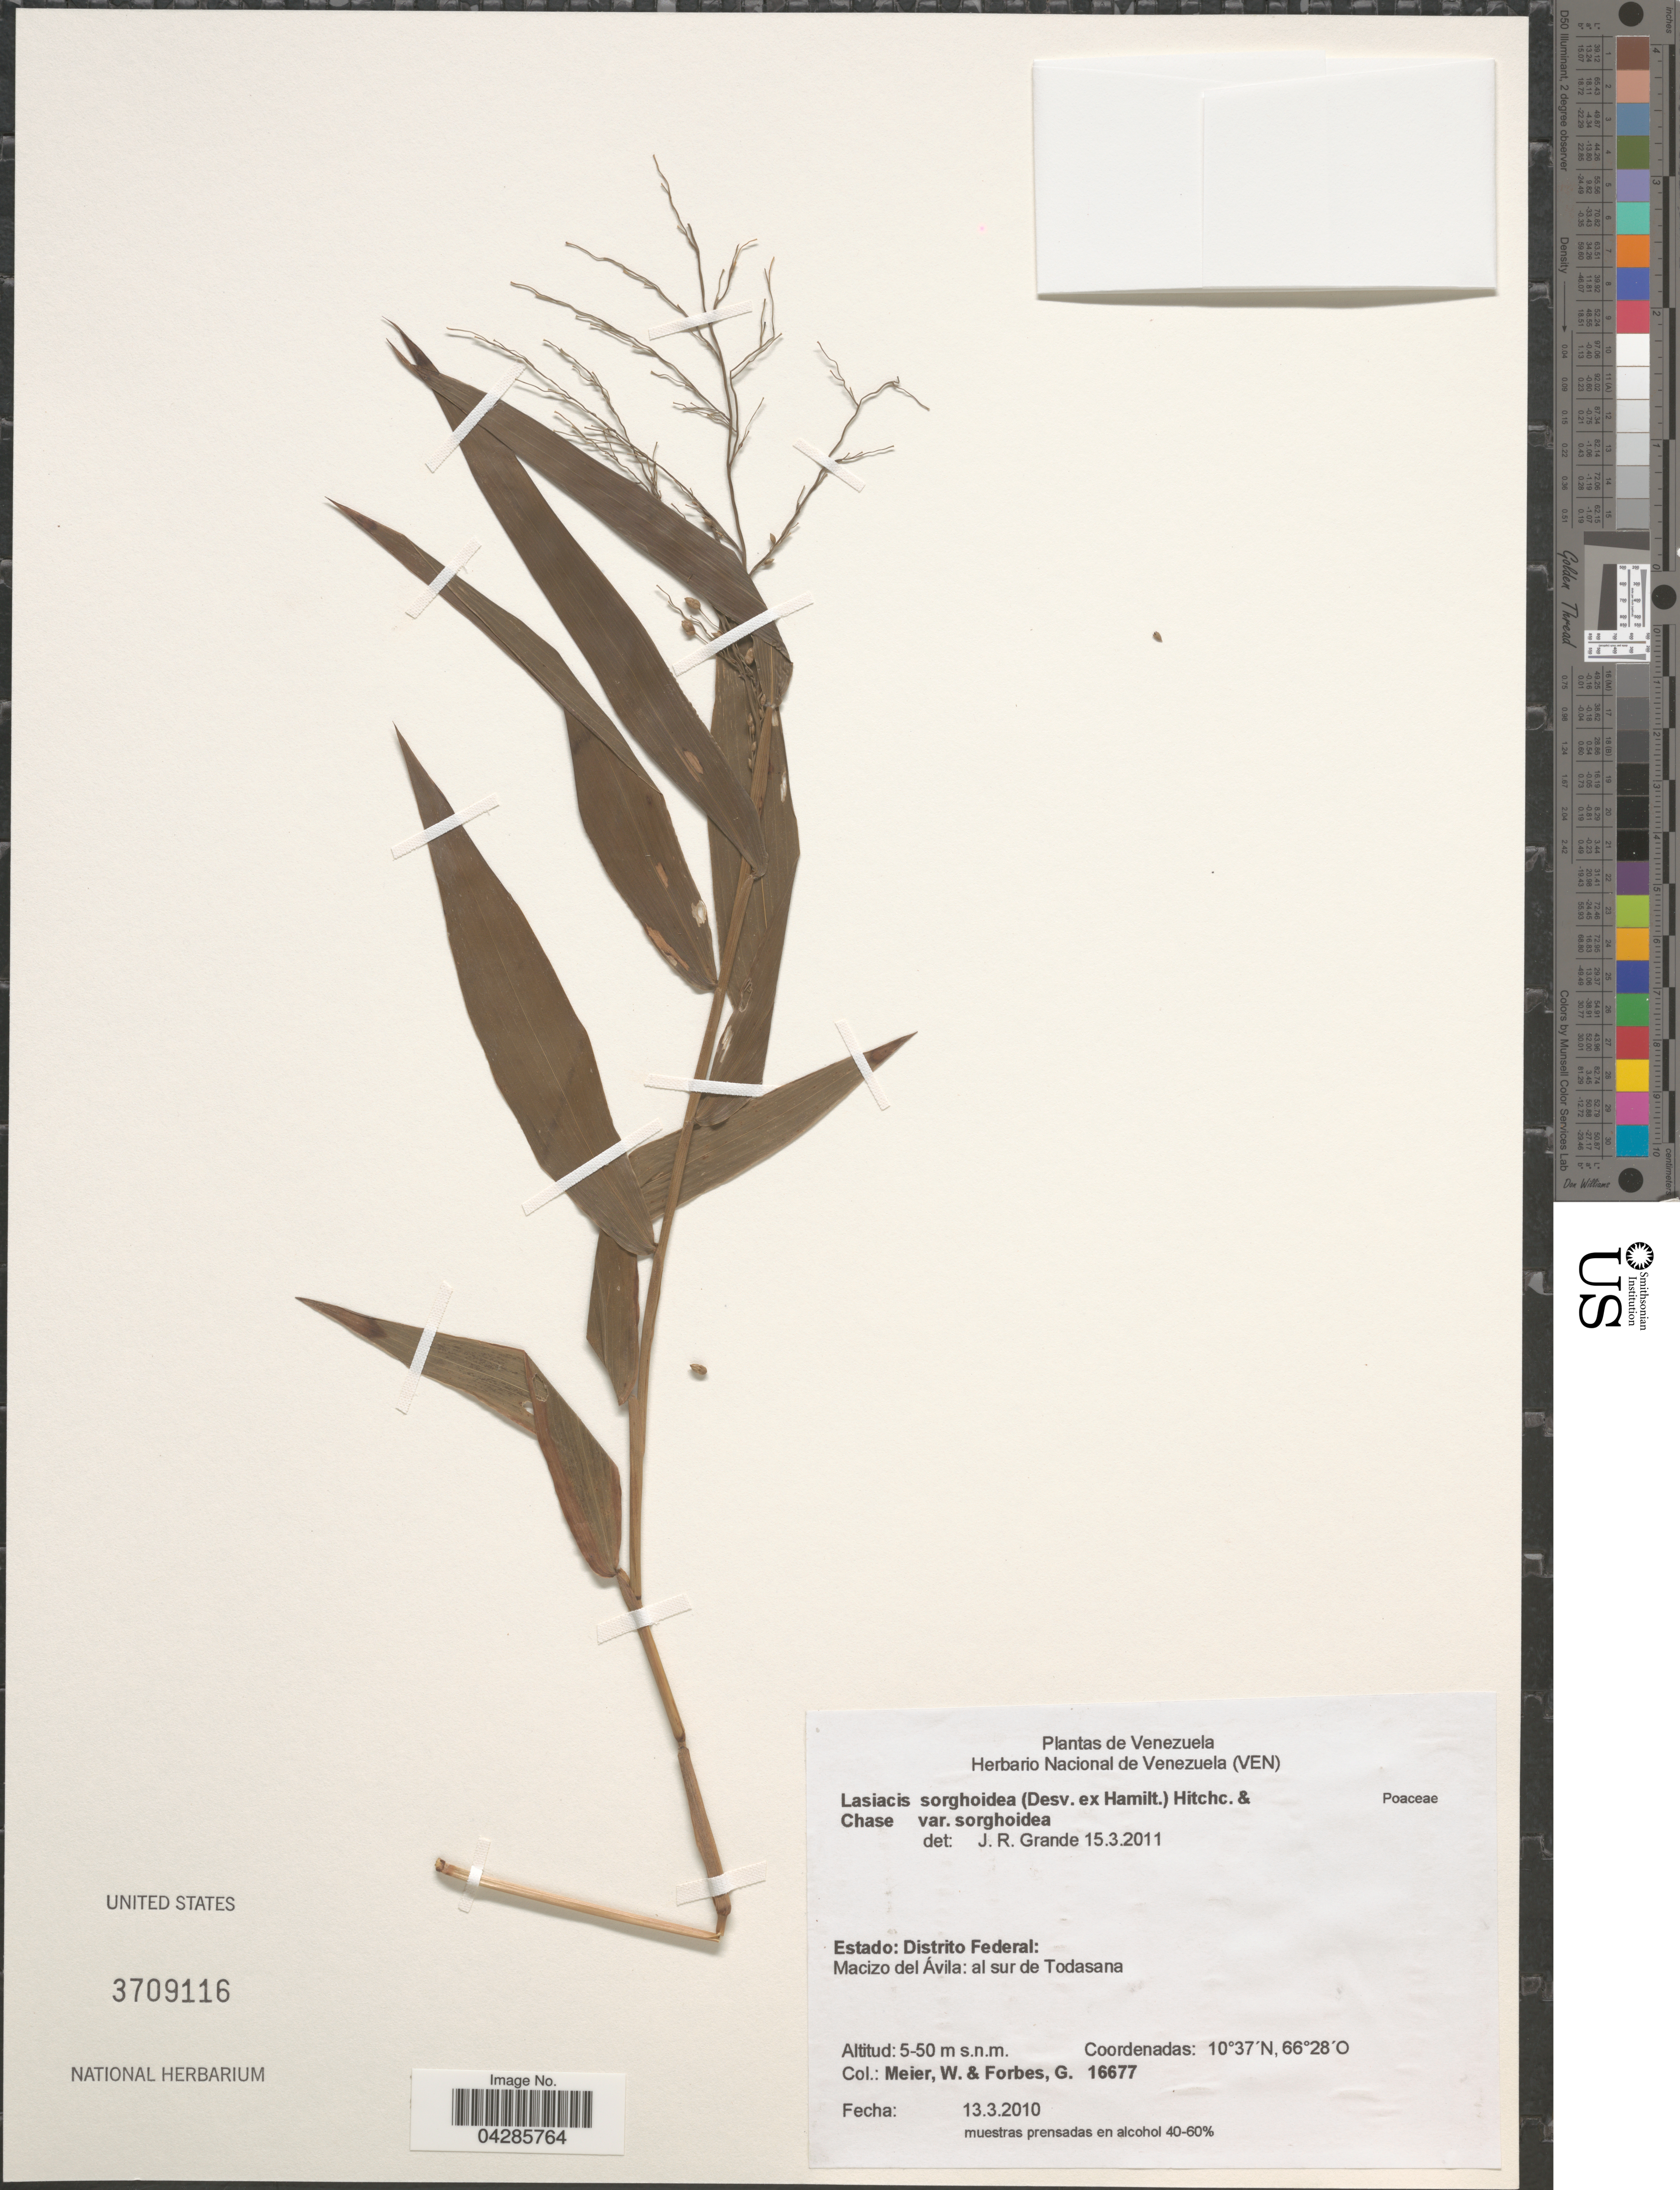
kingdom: Plantae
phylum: Tracheophyta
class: Liliopsida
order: Poales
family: Poaceae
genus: Lasiacis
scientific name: Lasiacis sorghoidea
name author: (Desv. ex Ham.) Hitchc. & Chase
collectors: W. Meier & G. Forbes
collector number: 16677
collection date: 2010-03-13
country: Venezuela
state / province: Distrito Federal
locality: Estado: Distrito Federal: Macizo del Ávila: al surt de Todasana.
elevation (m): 5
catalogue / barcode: US 3709116